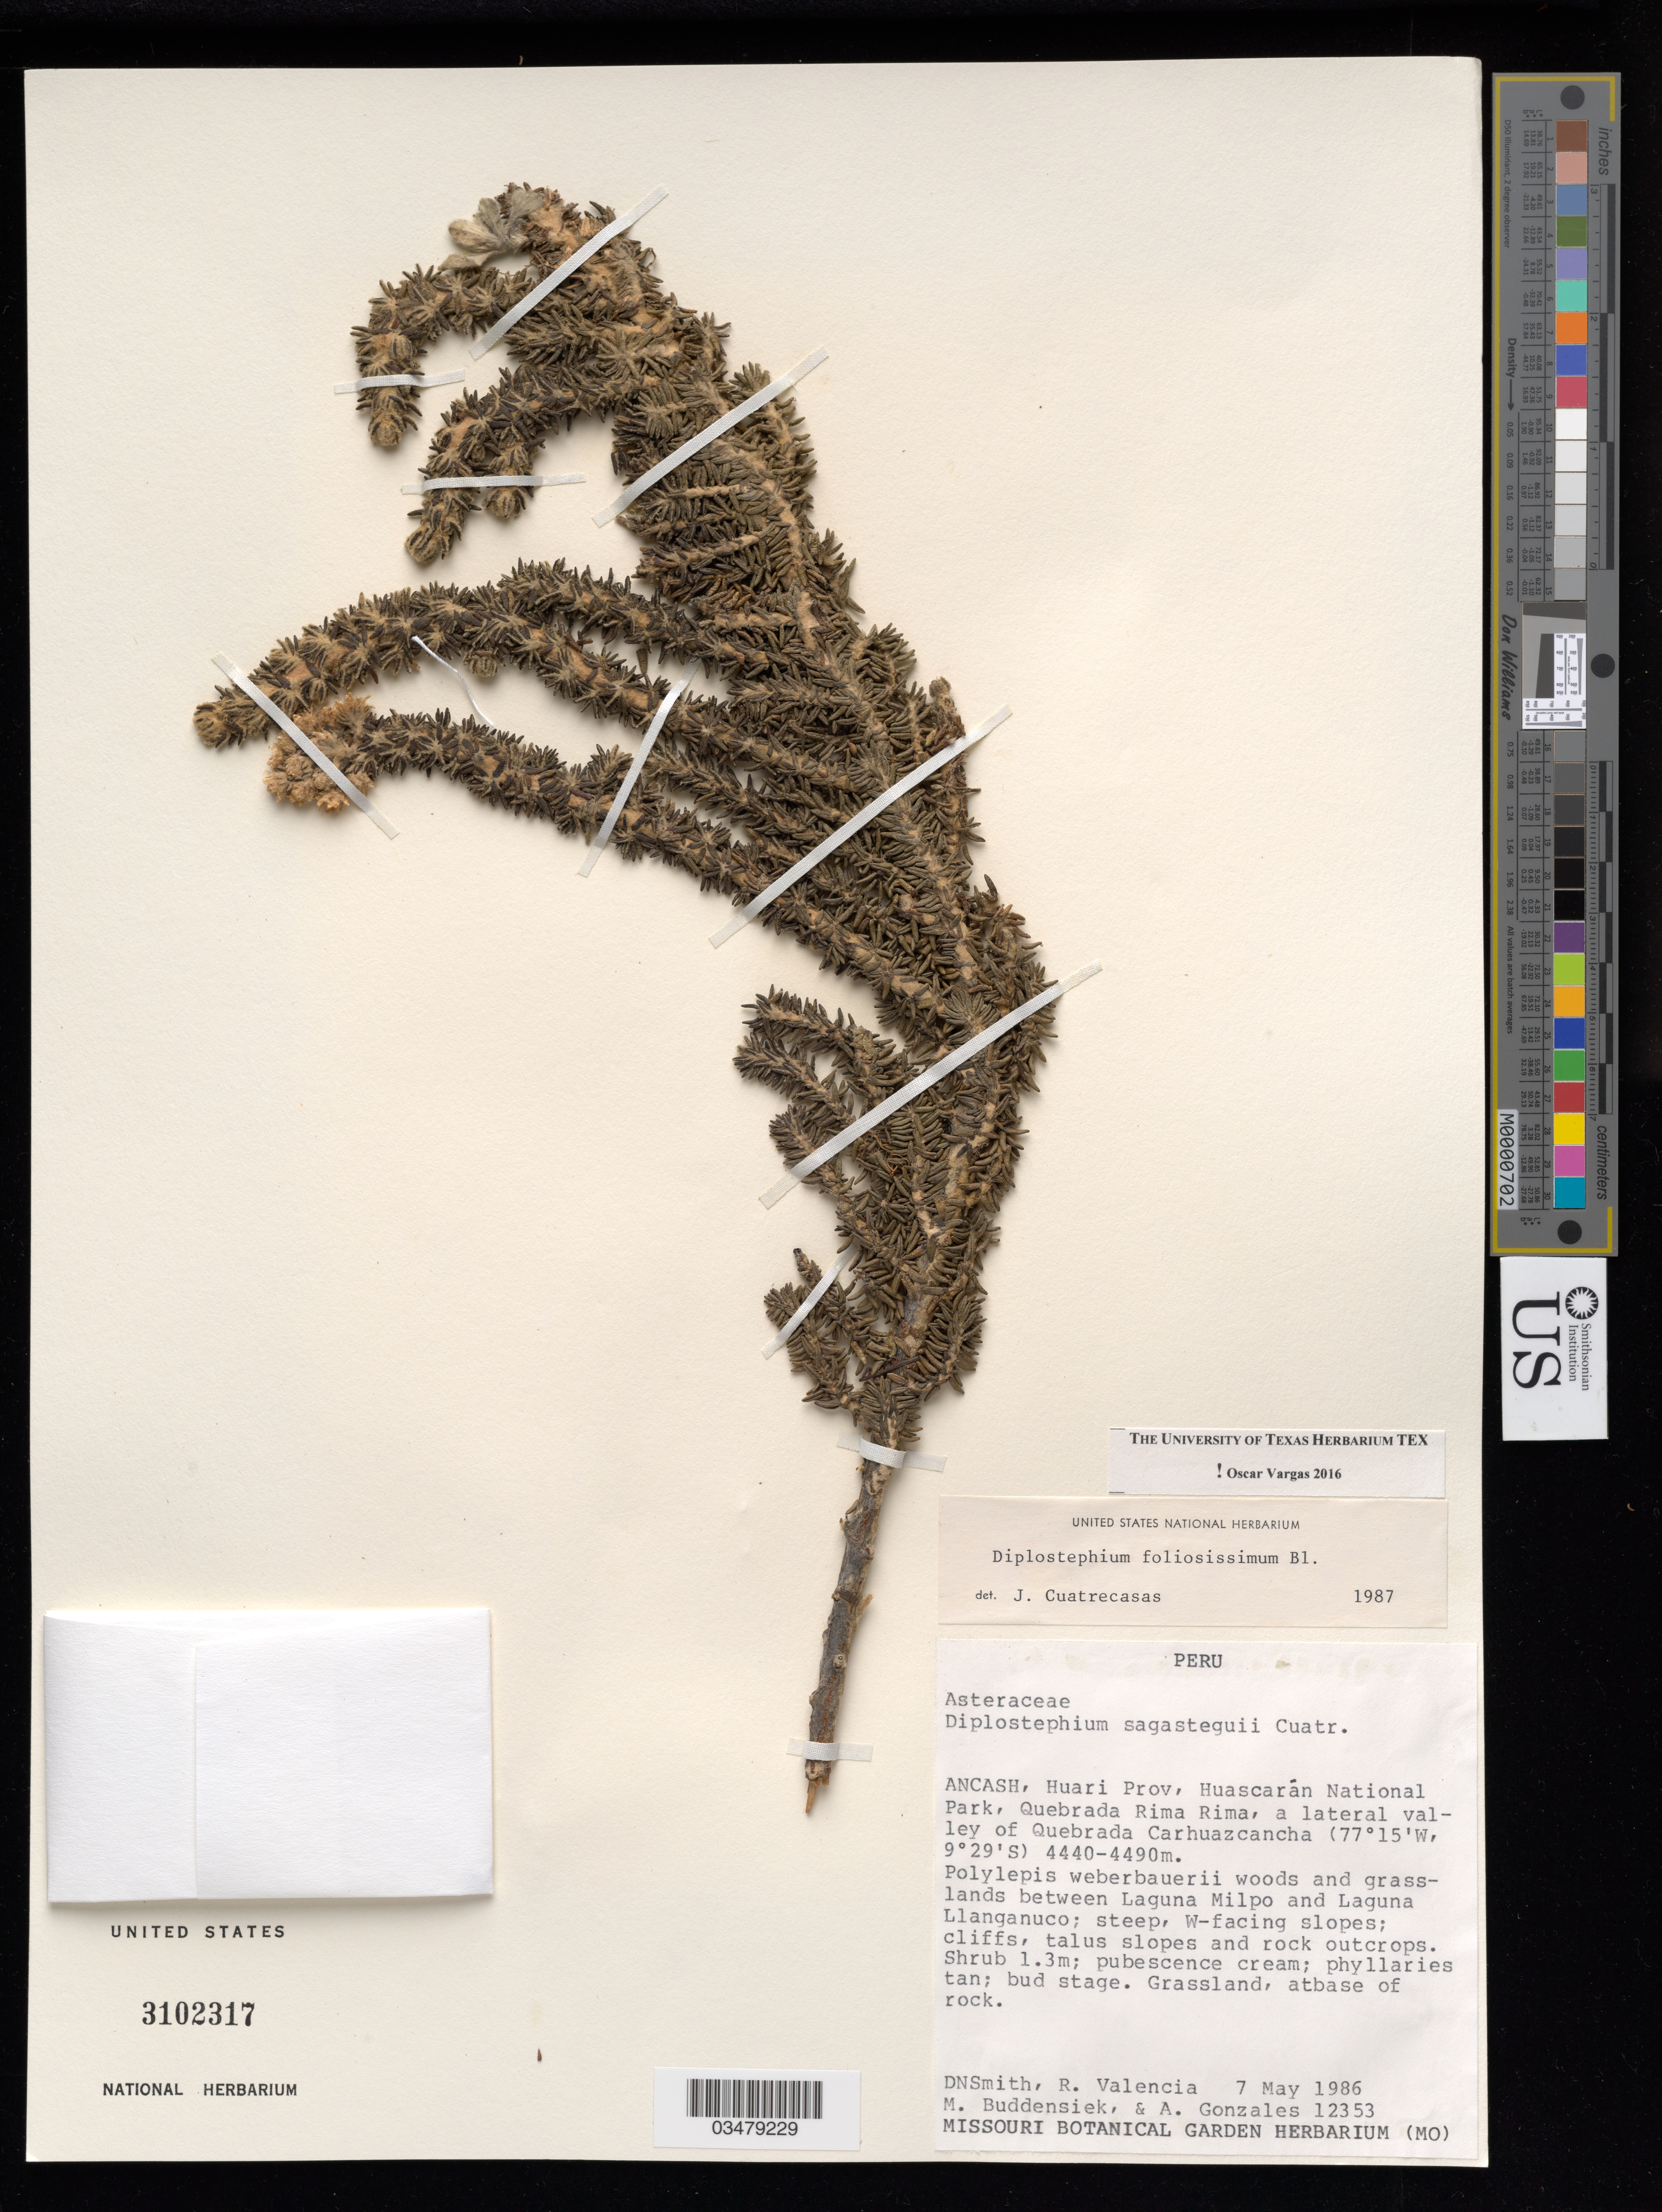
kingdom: Plantae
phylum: Tracheophyta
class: Magnoliopsida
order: Asterales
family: Asteraceae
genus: Diplostephium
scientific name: Diplostephium foliosissimum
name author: S.F. Blake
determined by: Vargas, Oscar M.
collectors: D. Smith, R. Valencia, M. Buddensiek & A. Gonzáles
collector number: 12353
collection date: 1986-05-07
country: Peru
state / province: Ancash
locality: Huari Prov., Huascaran National Park, Quebrada Rima Rima, a lateral valley of Quebrada Carhuazcancha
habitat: Grassland, at base of rock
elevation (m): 4440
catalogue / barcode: US 3102317